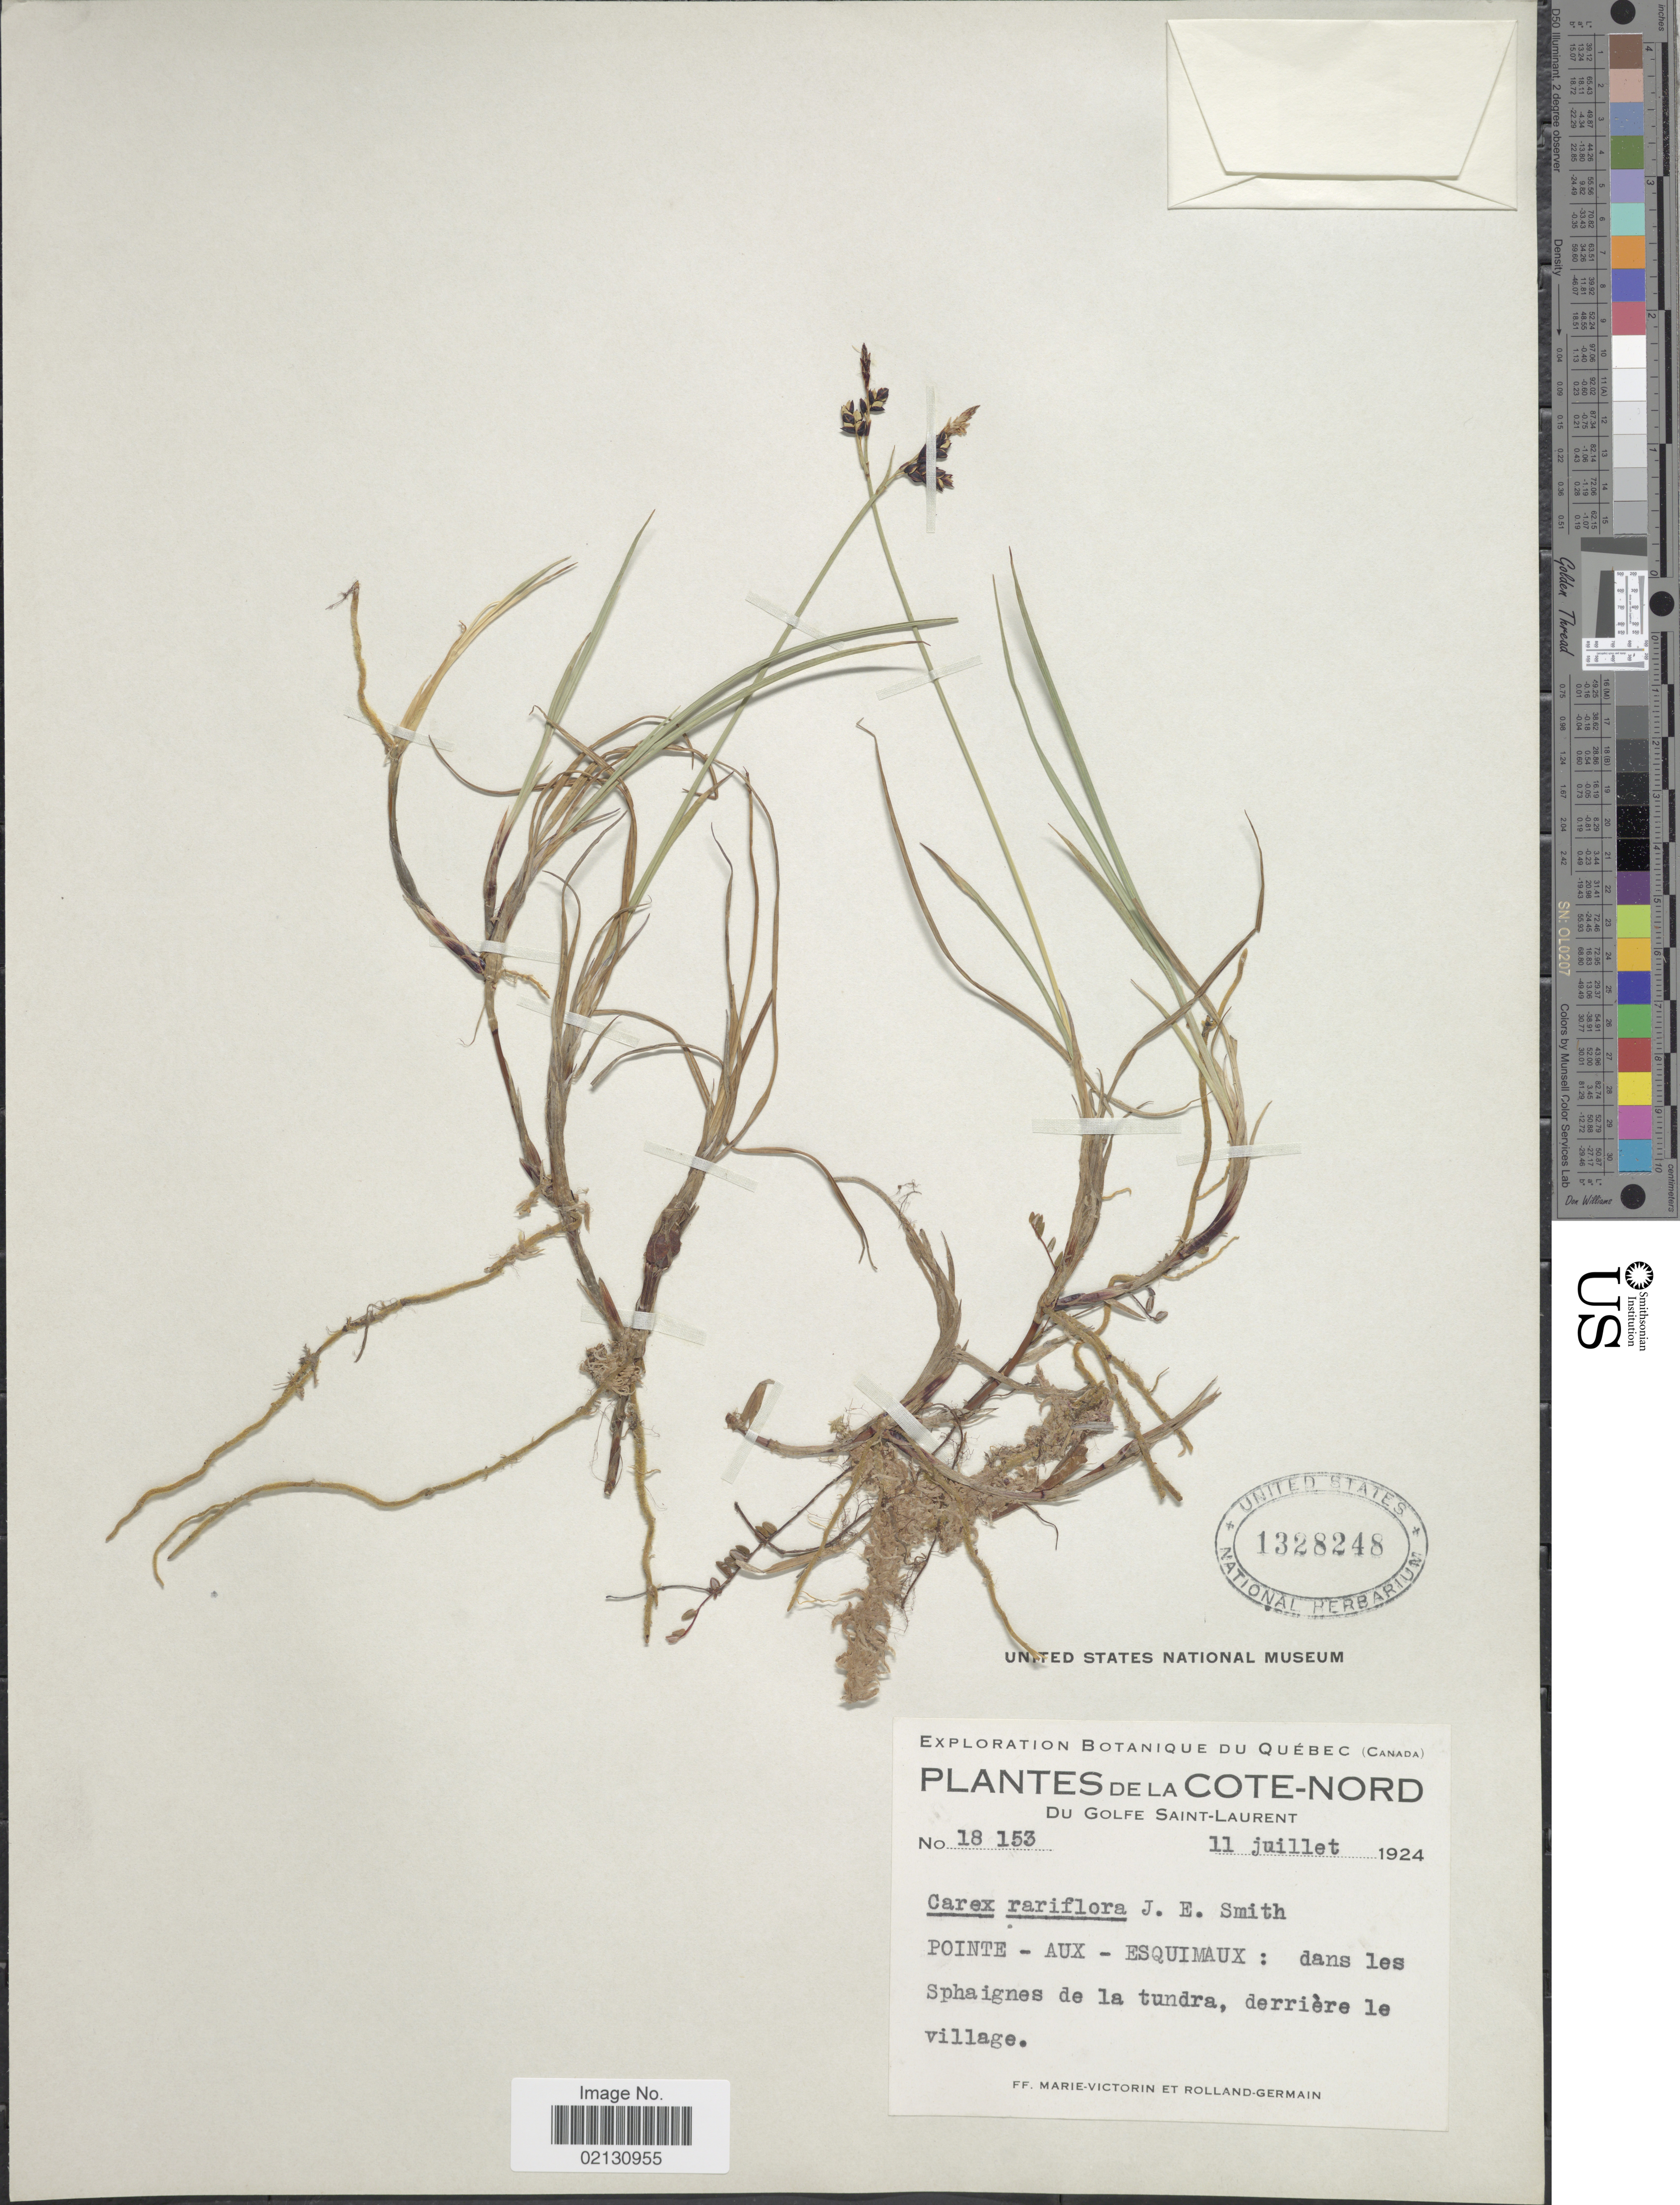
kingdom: Plantae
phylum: Tracheophyta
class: Liliopsida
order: Poales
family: Cyperaceae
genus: Carex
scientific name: Carex rariflora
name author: (Wahlenb.) Sm.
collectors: F. Marie-Victorin & Rolland-Germain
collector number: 18153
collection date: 1924-07-11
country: Canada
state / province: Quebec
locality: La Cote-Nord du Golfe Saint-Laurent. Pointe - aux - Esquimaux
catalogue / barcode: US 1328248